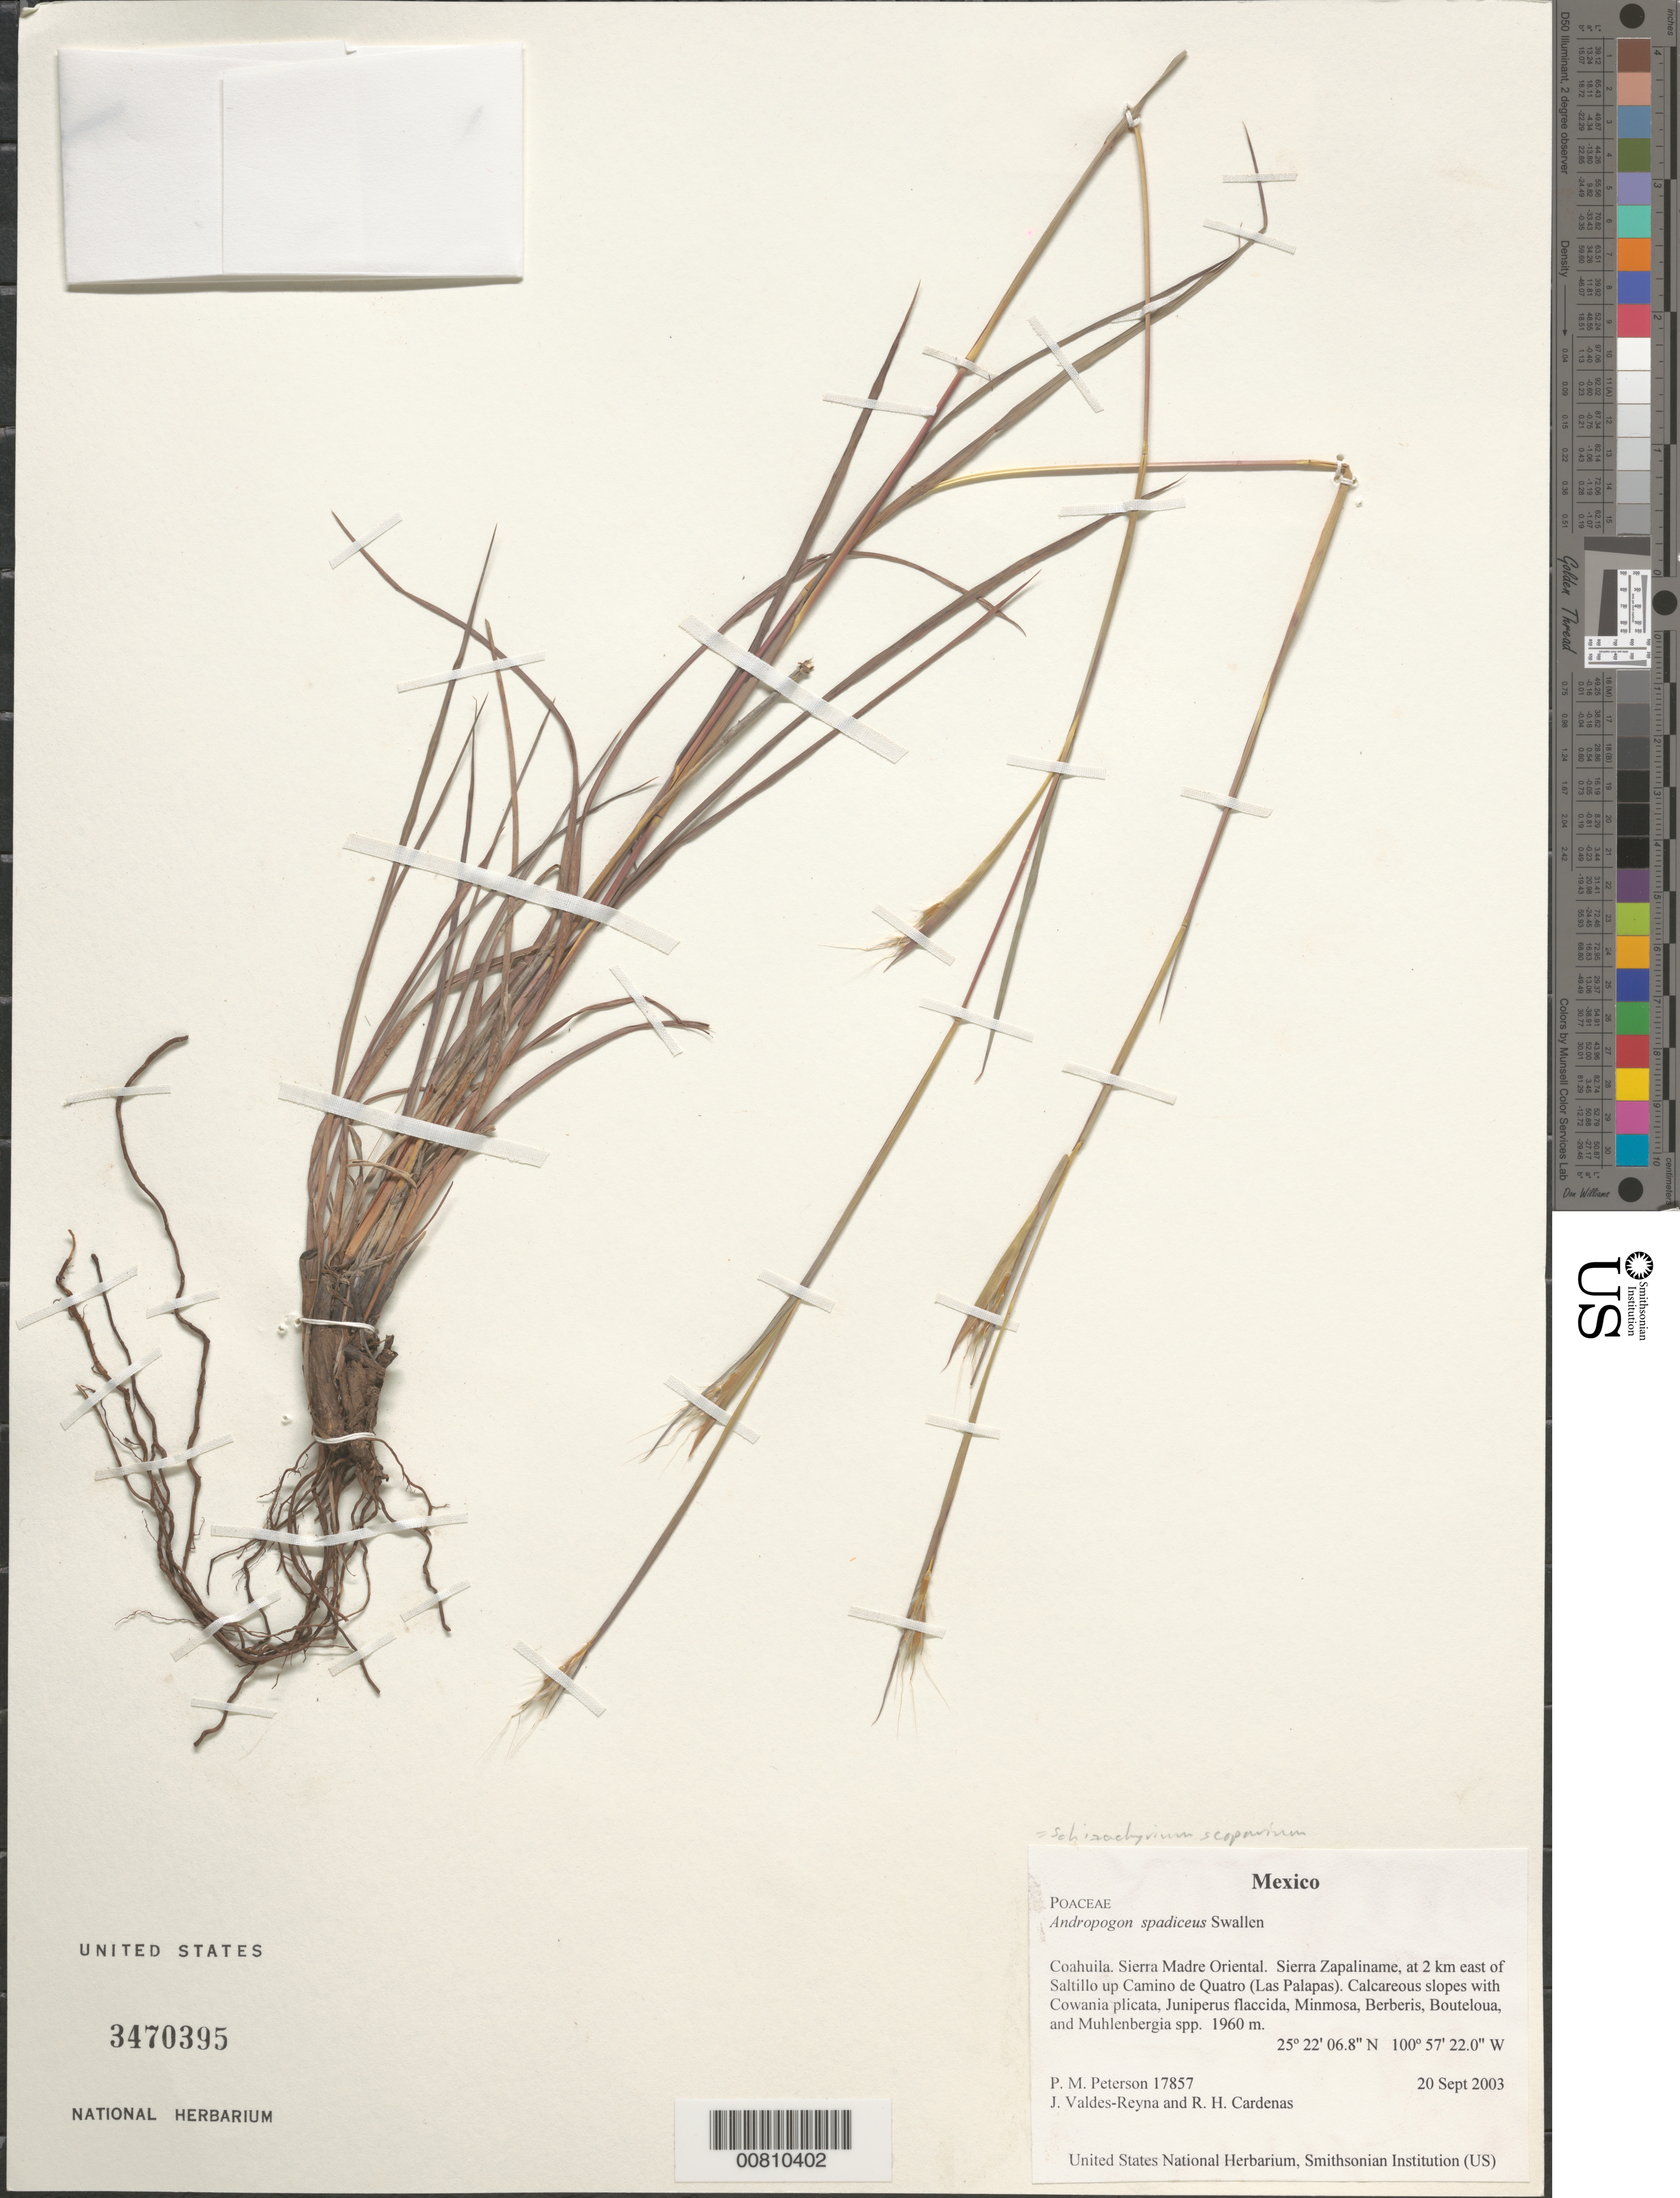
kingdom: Plantae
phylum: Tracheophyta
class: Liliopsida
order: Poales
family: Poaceae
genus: Andropogon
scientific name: Andropogon spadiceus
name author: Swallen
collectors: P. M. Peterson, J. Valdés-Reyna & R. Cardenas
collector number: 17857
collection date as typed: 20 Sep 2003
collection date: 2003-09-20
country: Mexico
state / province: Coahuila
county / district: Sierra Madre Oriental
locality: Sierra Zapaliname, at 2 km east of Saltillo up Camino de Quatro (Las Palapas). Calcareous slopes with Cowania plicata, Juniperus flaccida, Minmosa, Berberis, Bouteloua, and Muhlenbergia spp.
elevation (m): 1960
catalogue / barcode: US 3470395